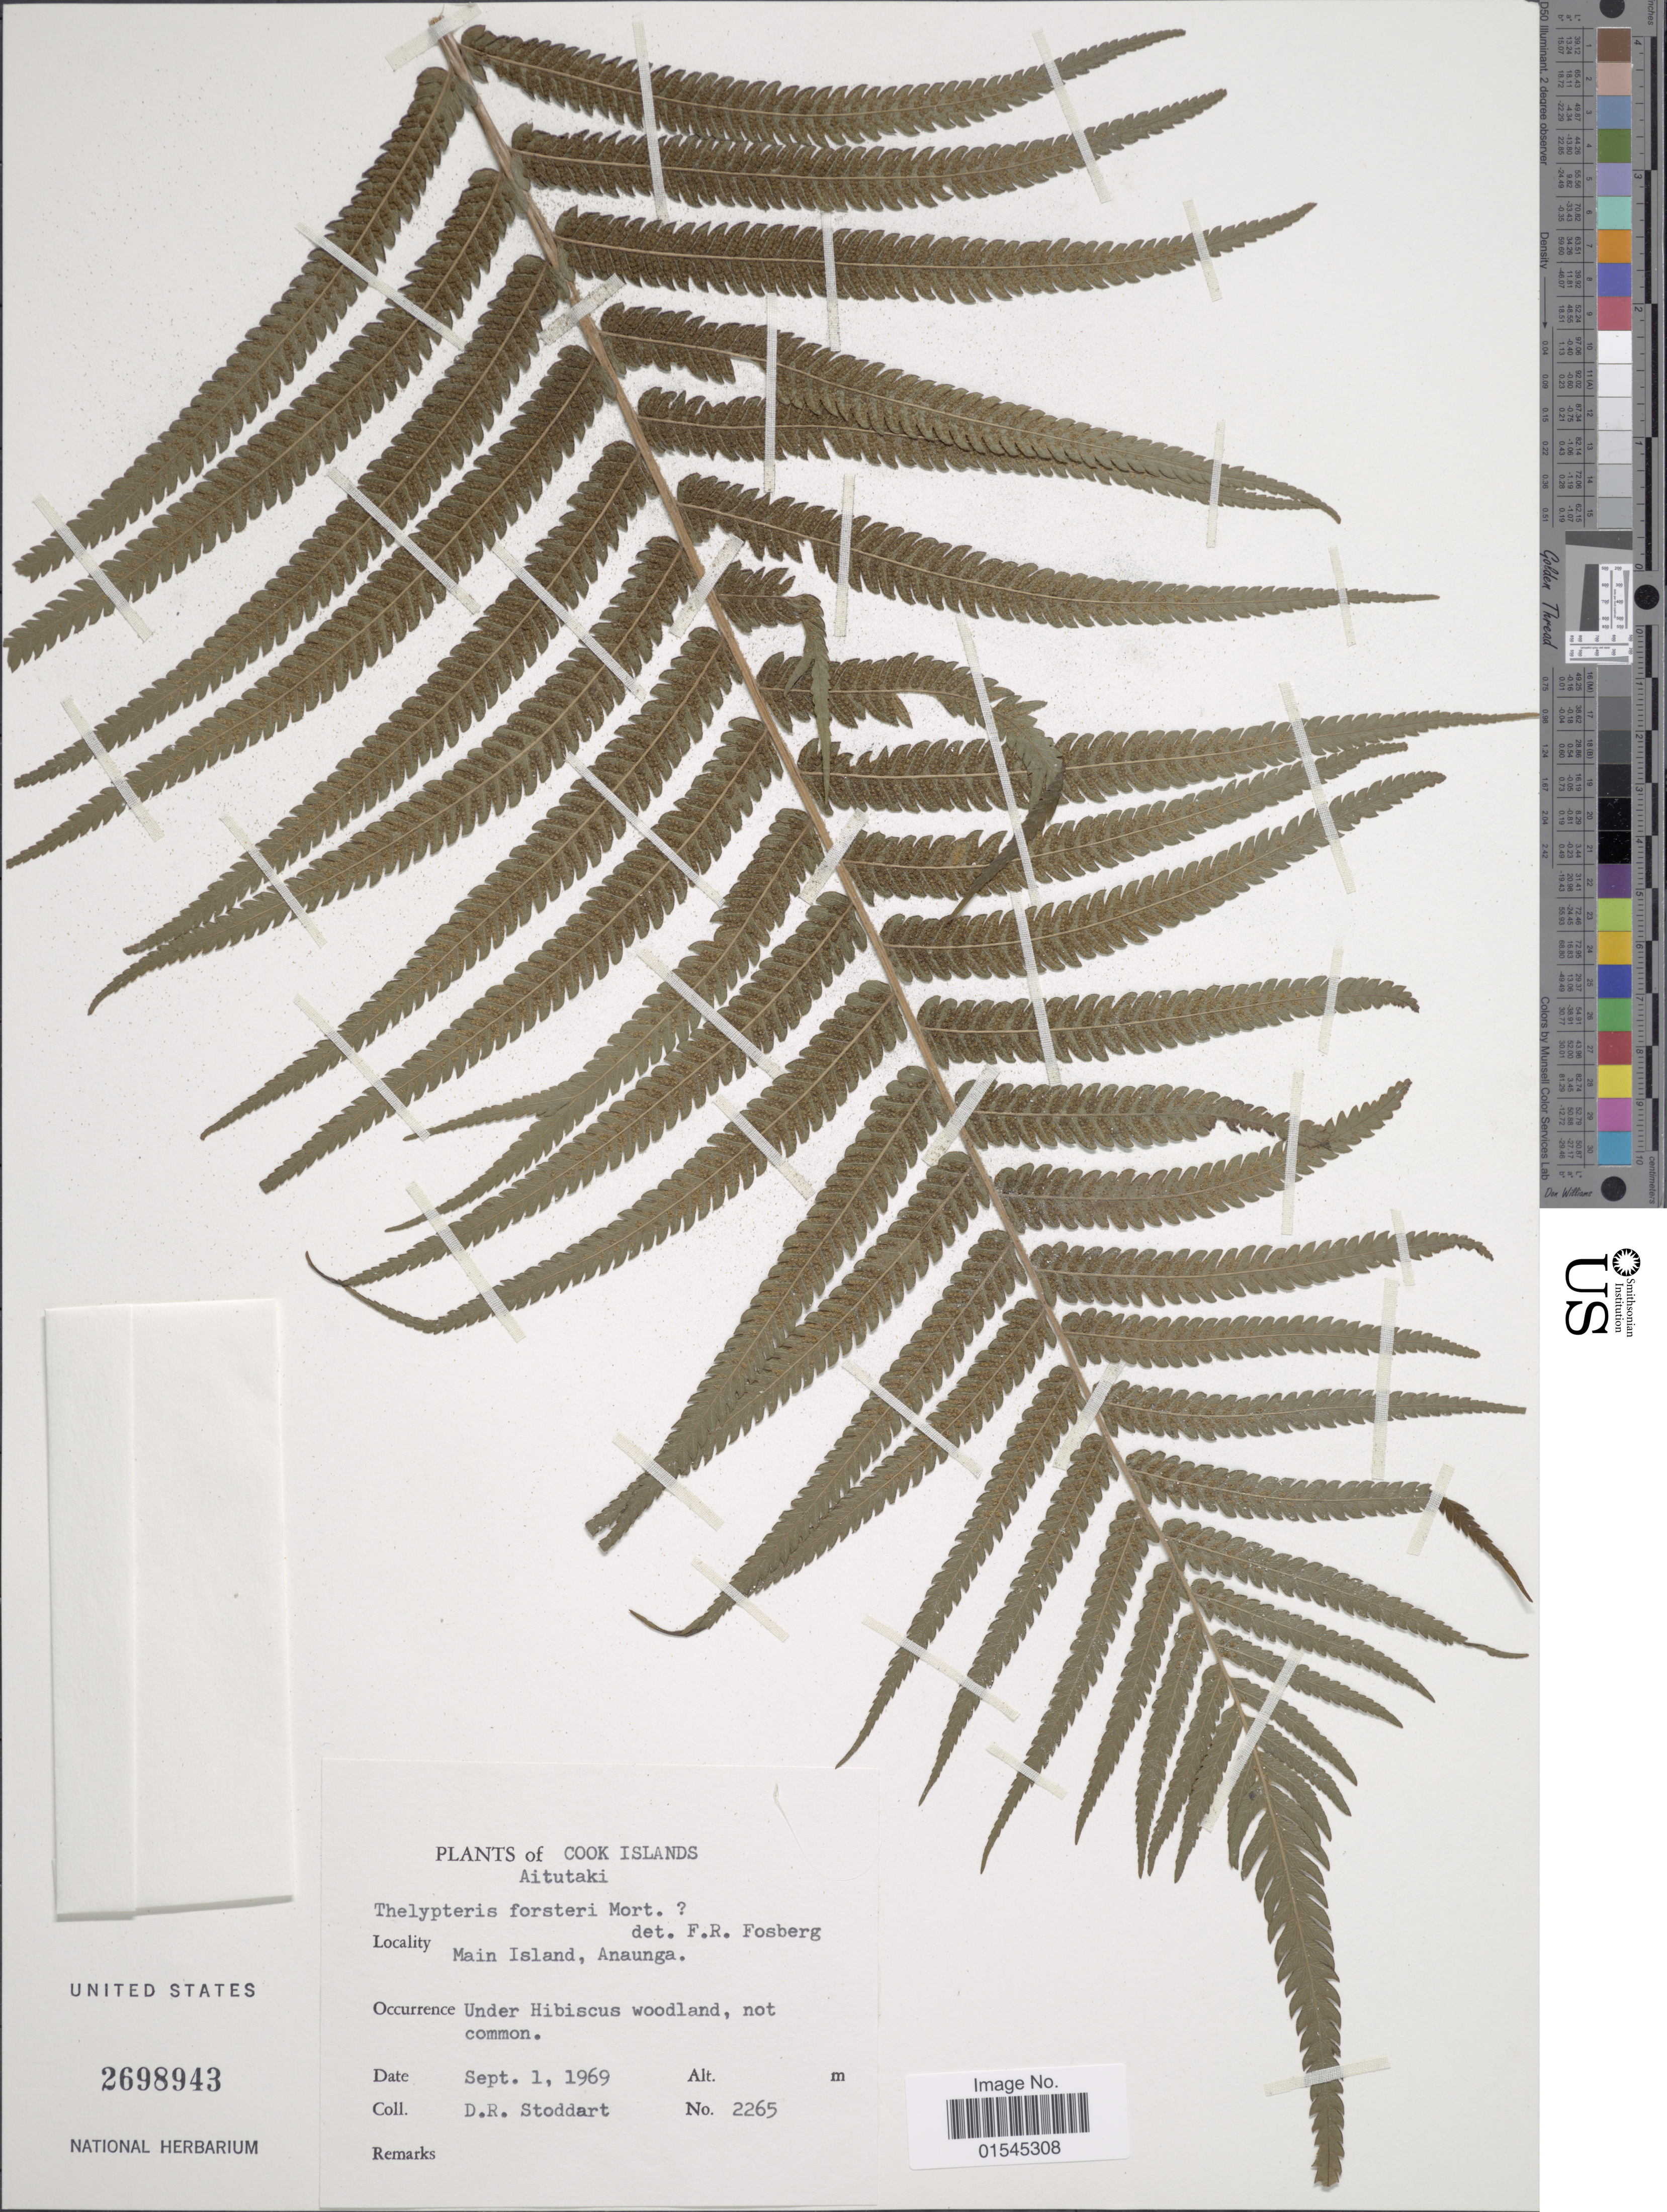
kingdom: Plantae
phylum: Tracheophyta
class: Polypodiopsida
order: Polypodiales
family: Thelypteridaceae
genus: Sphaerostephanos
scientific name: Sphaerostephanos invisus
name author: (G. Forst.) Holttum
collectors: D. R. Stoddart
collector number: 2265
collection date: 1969-09-01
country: Cook Islands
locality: Aitutaki. Main Island, Anaunga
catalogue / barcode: US 2698943